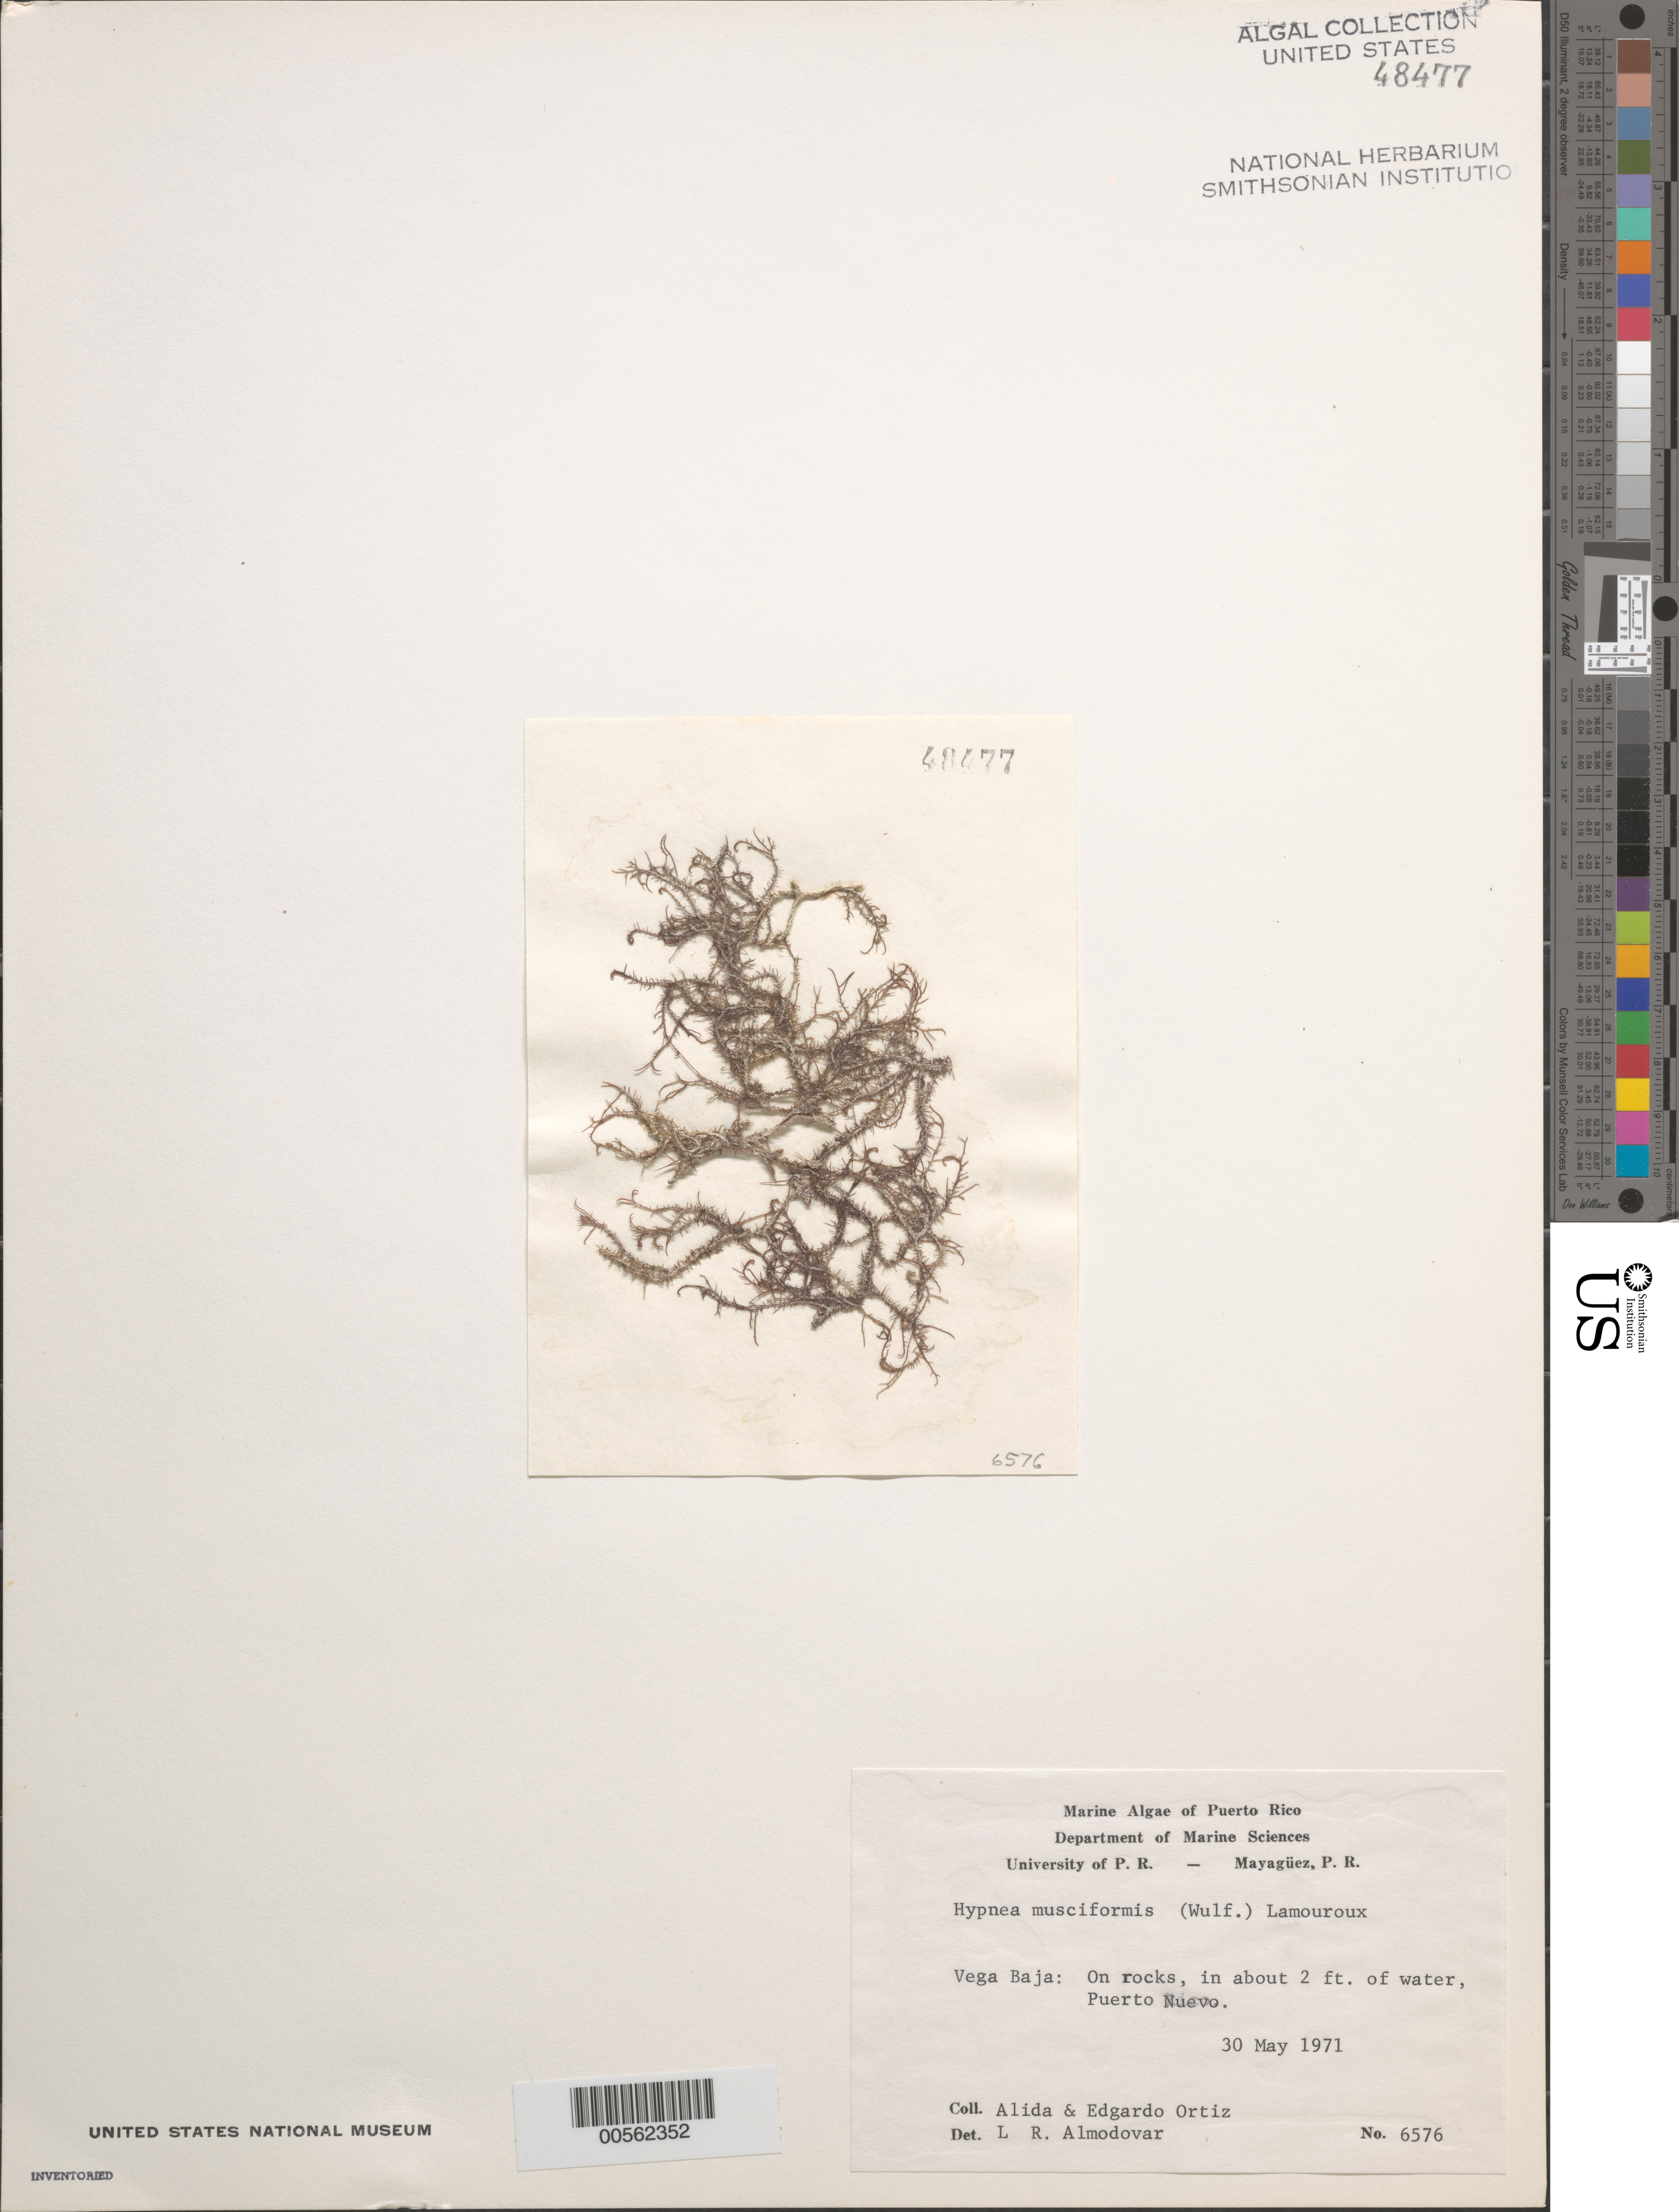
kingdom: Plantae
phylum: Rhodophyta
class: Florideophyceae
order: Gigartinales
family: Cystocloniaceae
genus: Hypnea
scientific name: Hypnea musciformis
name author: (Wulfen) J.V.Lamouroux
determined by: Almodovar, L. R.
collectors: Alida Ortiz & E. Ortiz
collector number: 6576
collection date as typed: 30 May 1971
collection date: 1971-05-30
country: Puerto Rico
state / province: Vega Baja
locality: Puerto nuevo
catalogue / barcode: US 48477